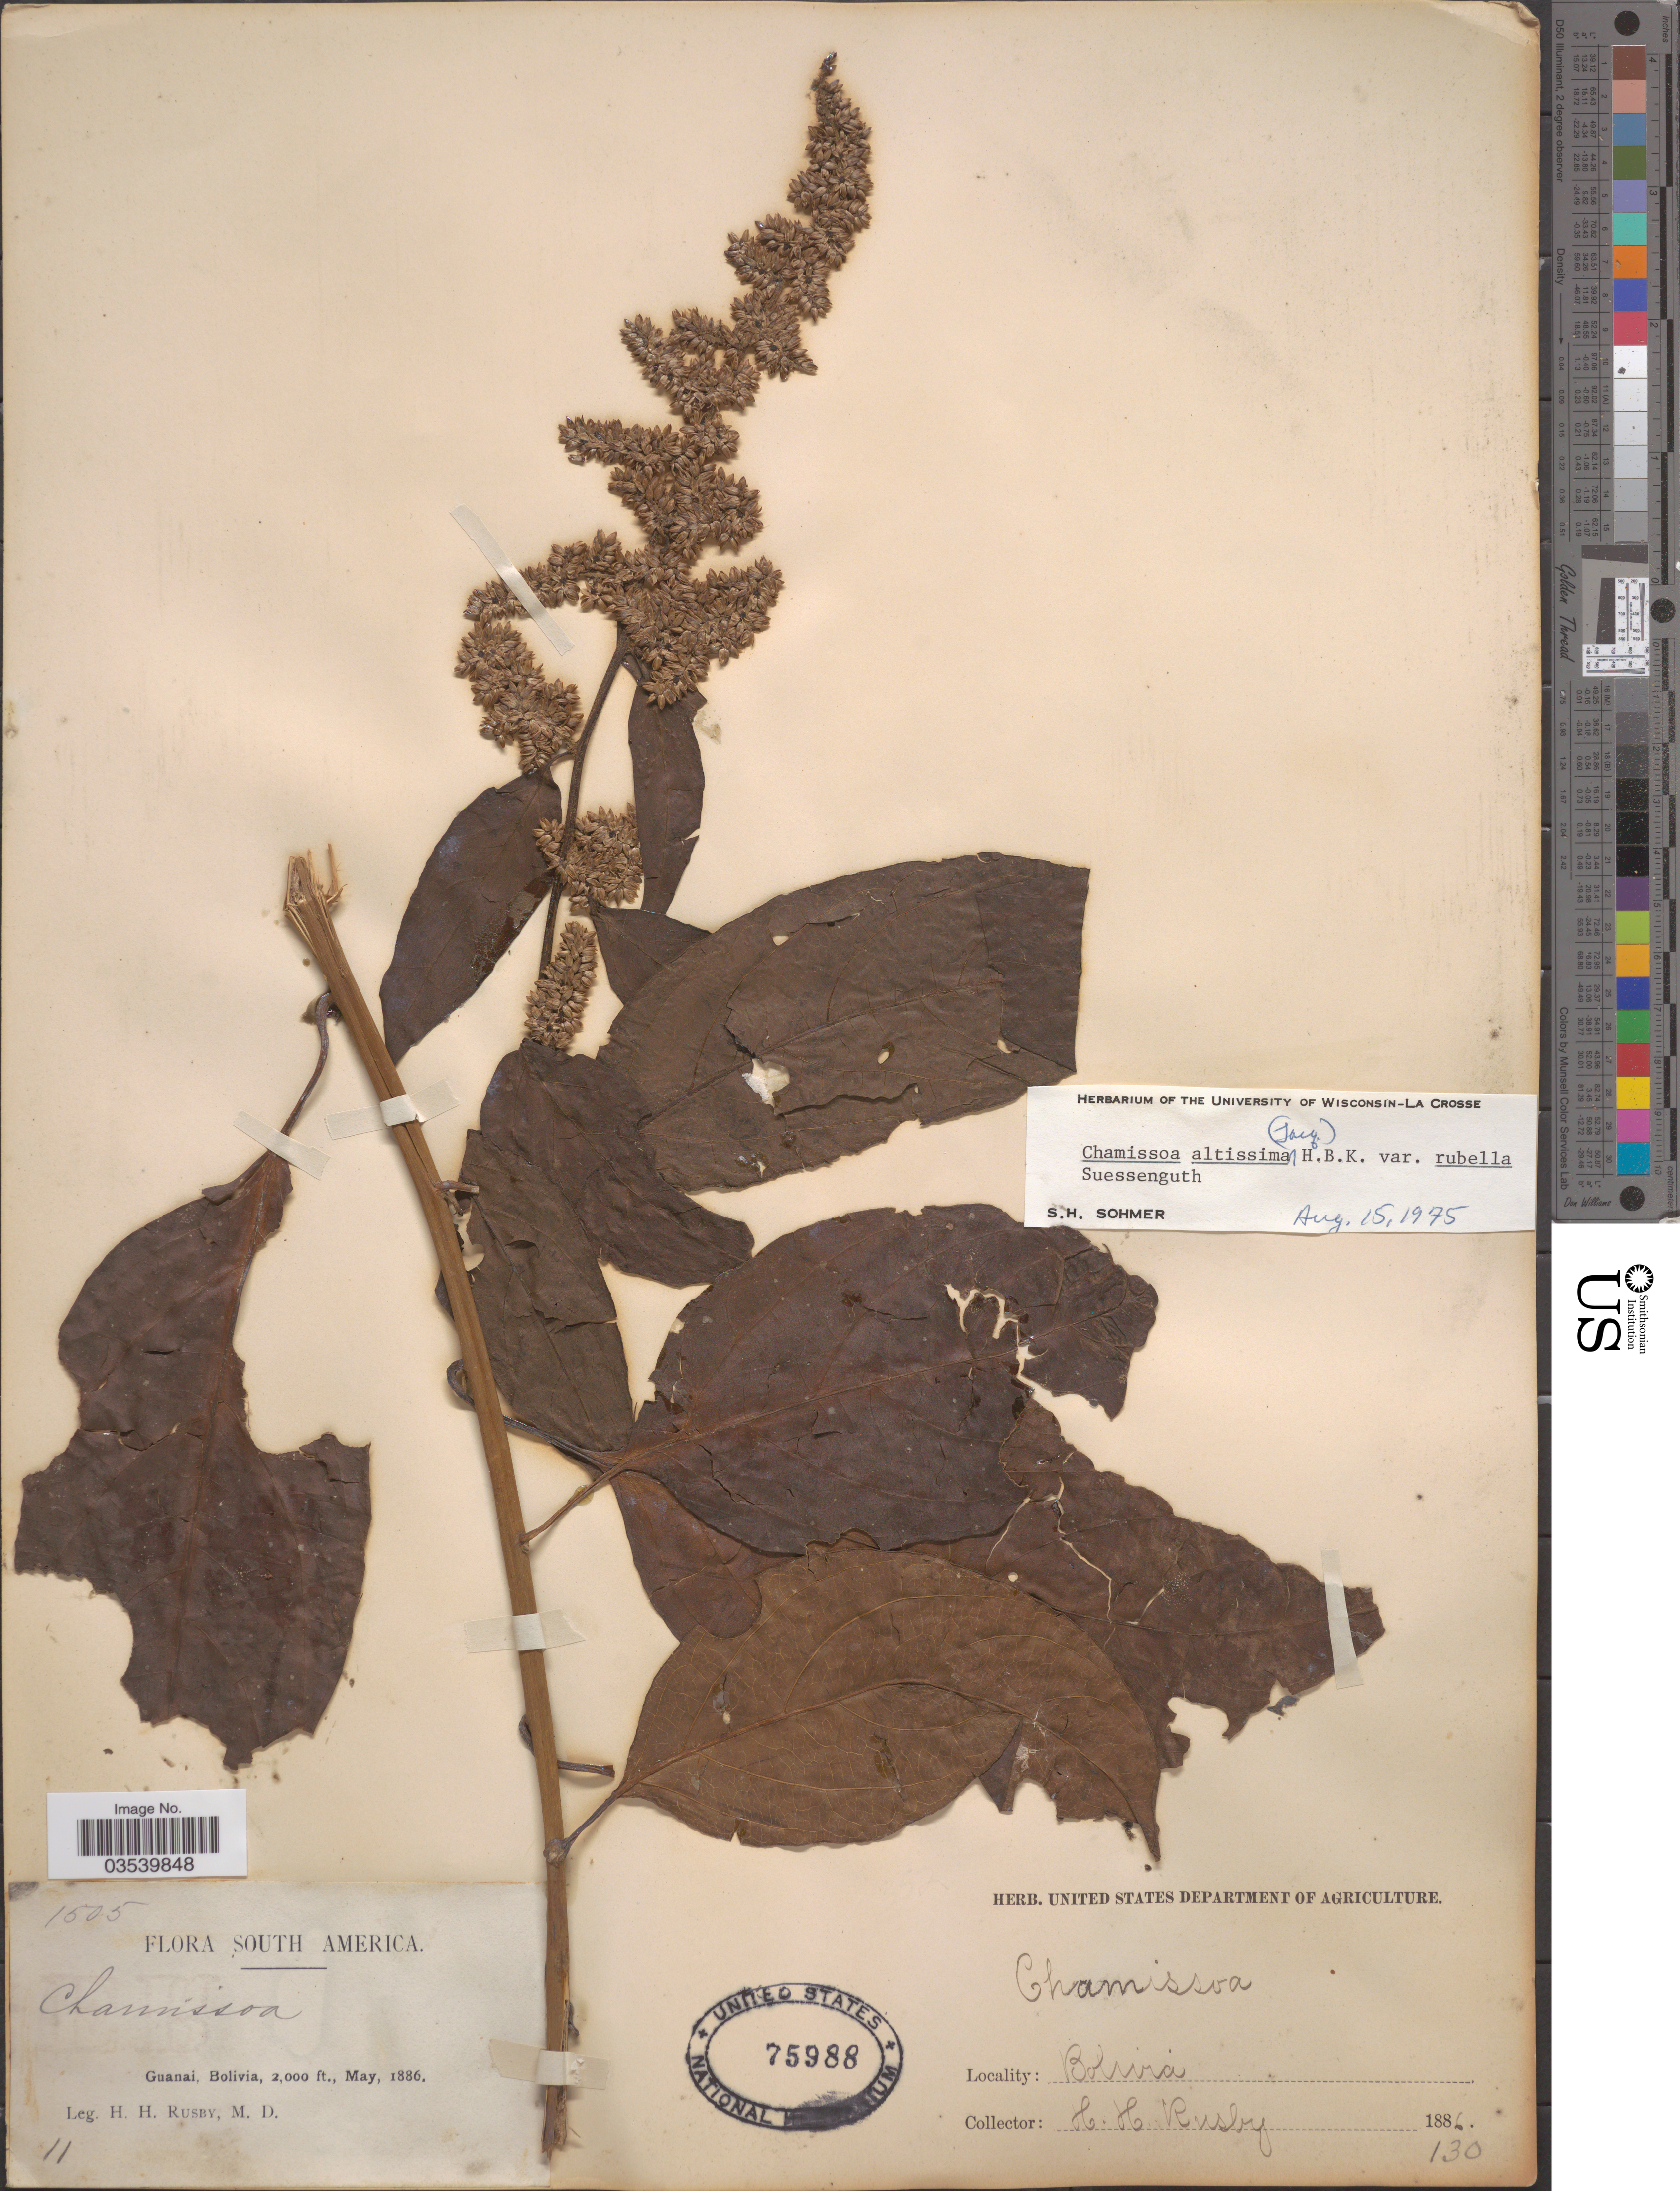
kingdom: Plantae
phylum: Tracheophyta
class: Magnoliopsida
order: Caryophyllales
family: Amaranthaceae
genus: Chamissoa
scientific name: Chamissoa altissima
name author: (Jacq.) Kunth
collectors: H. H. Rusby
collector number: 1505/11?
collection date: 1886-05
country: Bolivia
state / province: La Páz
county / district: Larecaja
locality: Guanay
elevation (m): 610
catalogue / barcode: US 75988